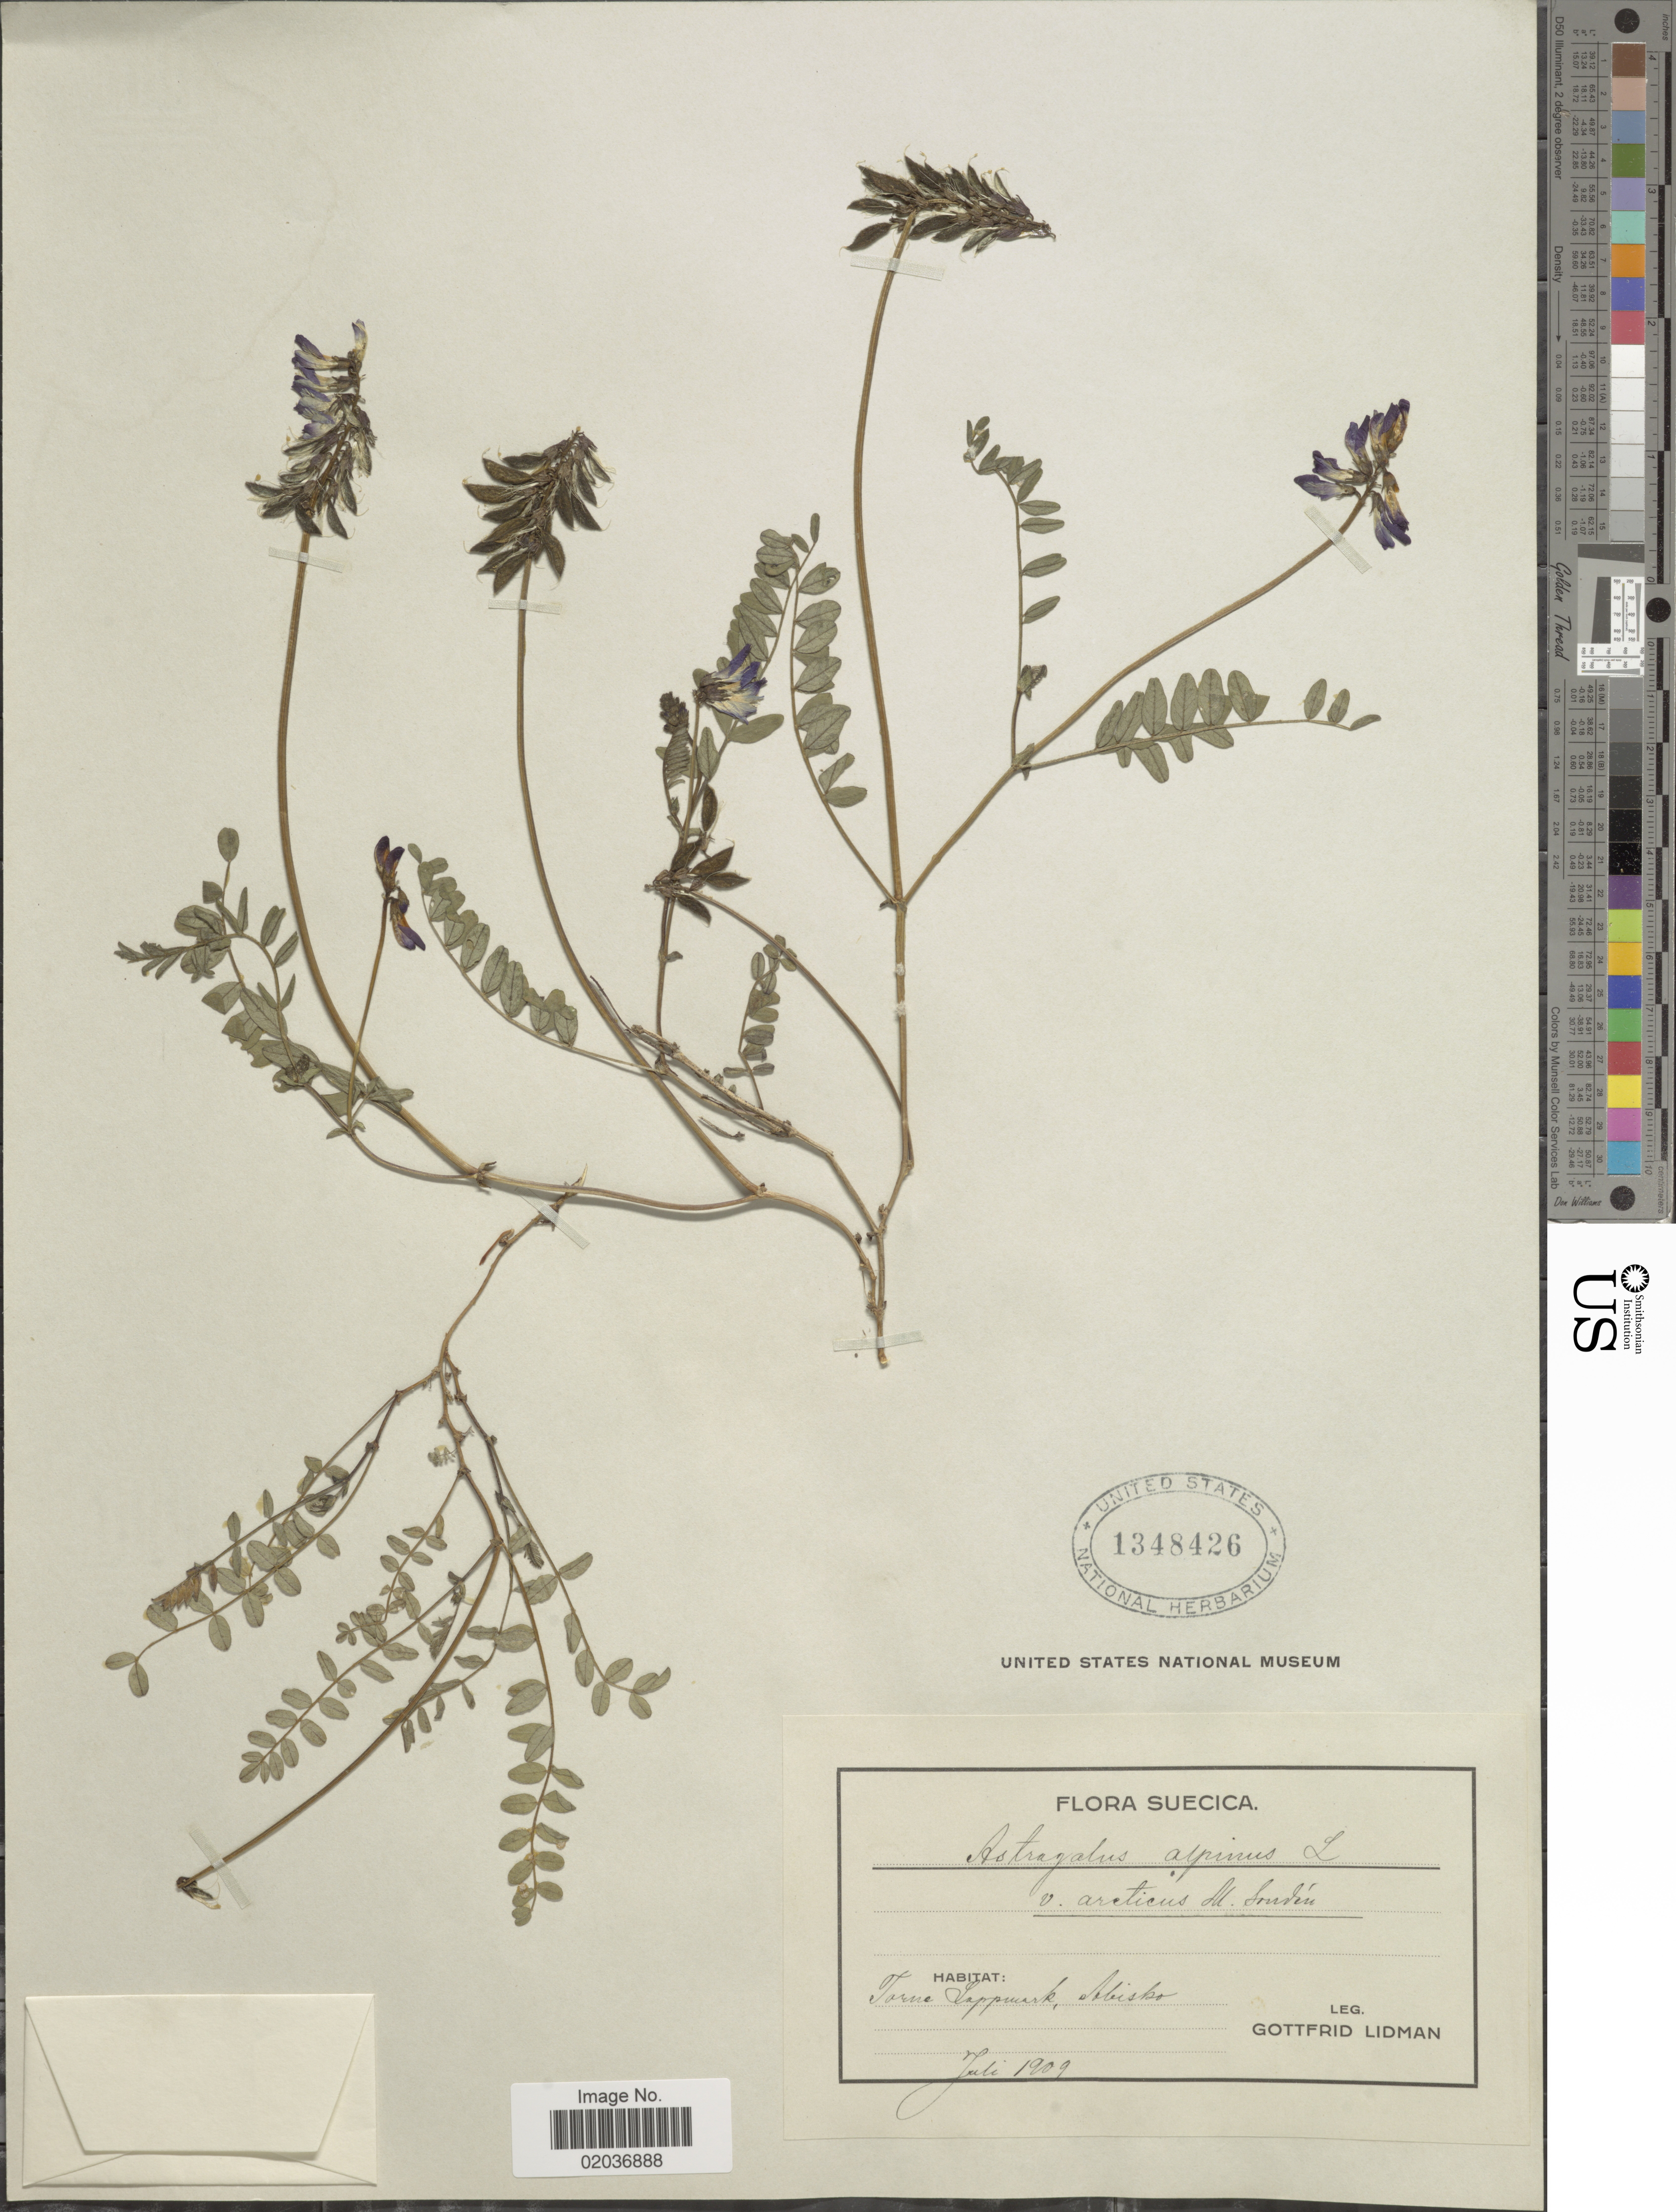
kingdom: Plantae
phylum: Tracheophyta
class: Magnoliopsida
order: Fabales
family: Fabaceae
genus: Astragalus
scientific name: Astragalus alpinus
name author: L.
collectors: G. Lidman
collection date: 1909-07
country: Sweden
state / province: Norrbotten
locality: Tone lappmark, Abisko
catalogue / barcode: US 1348426